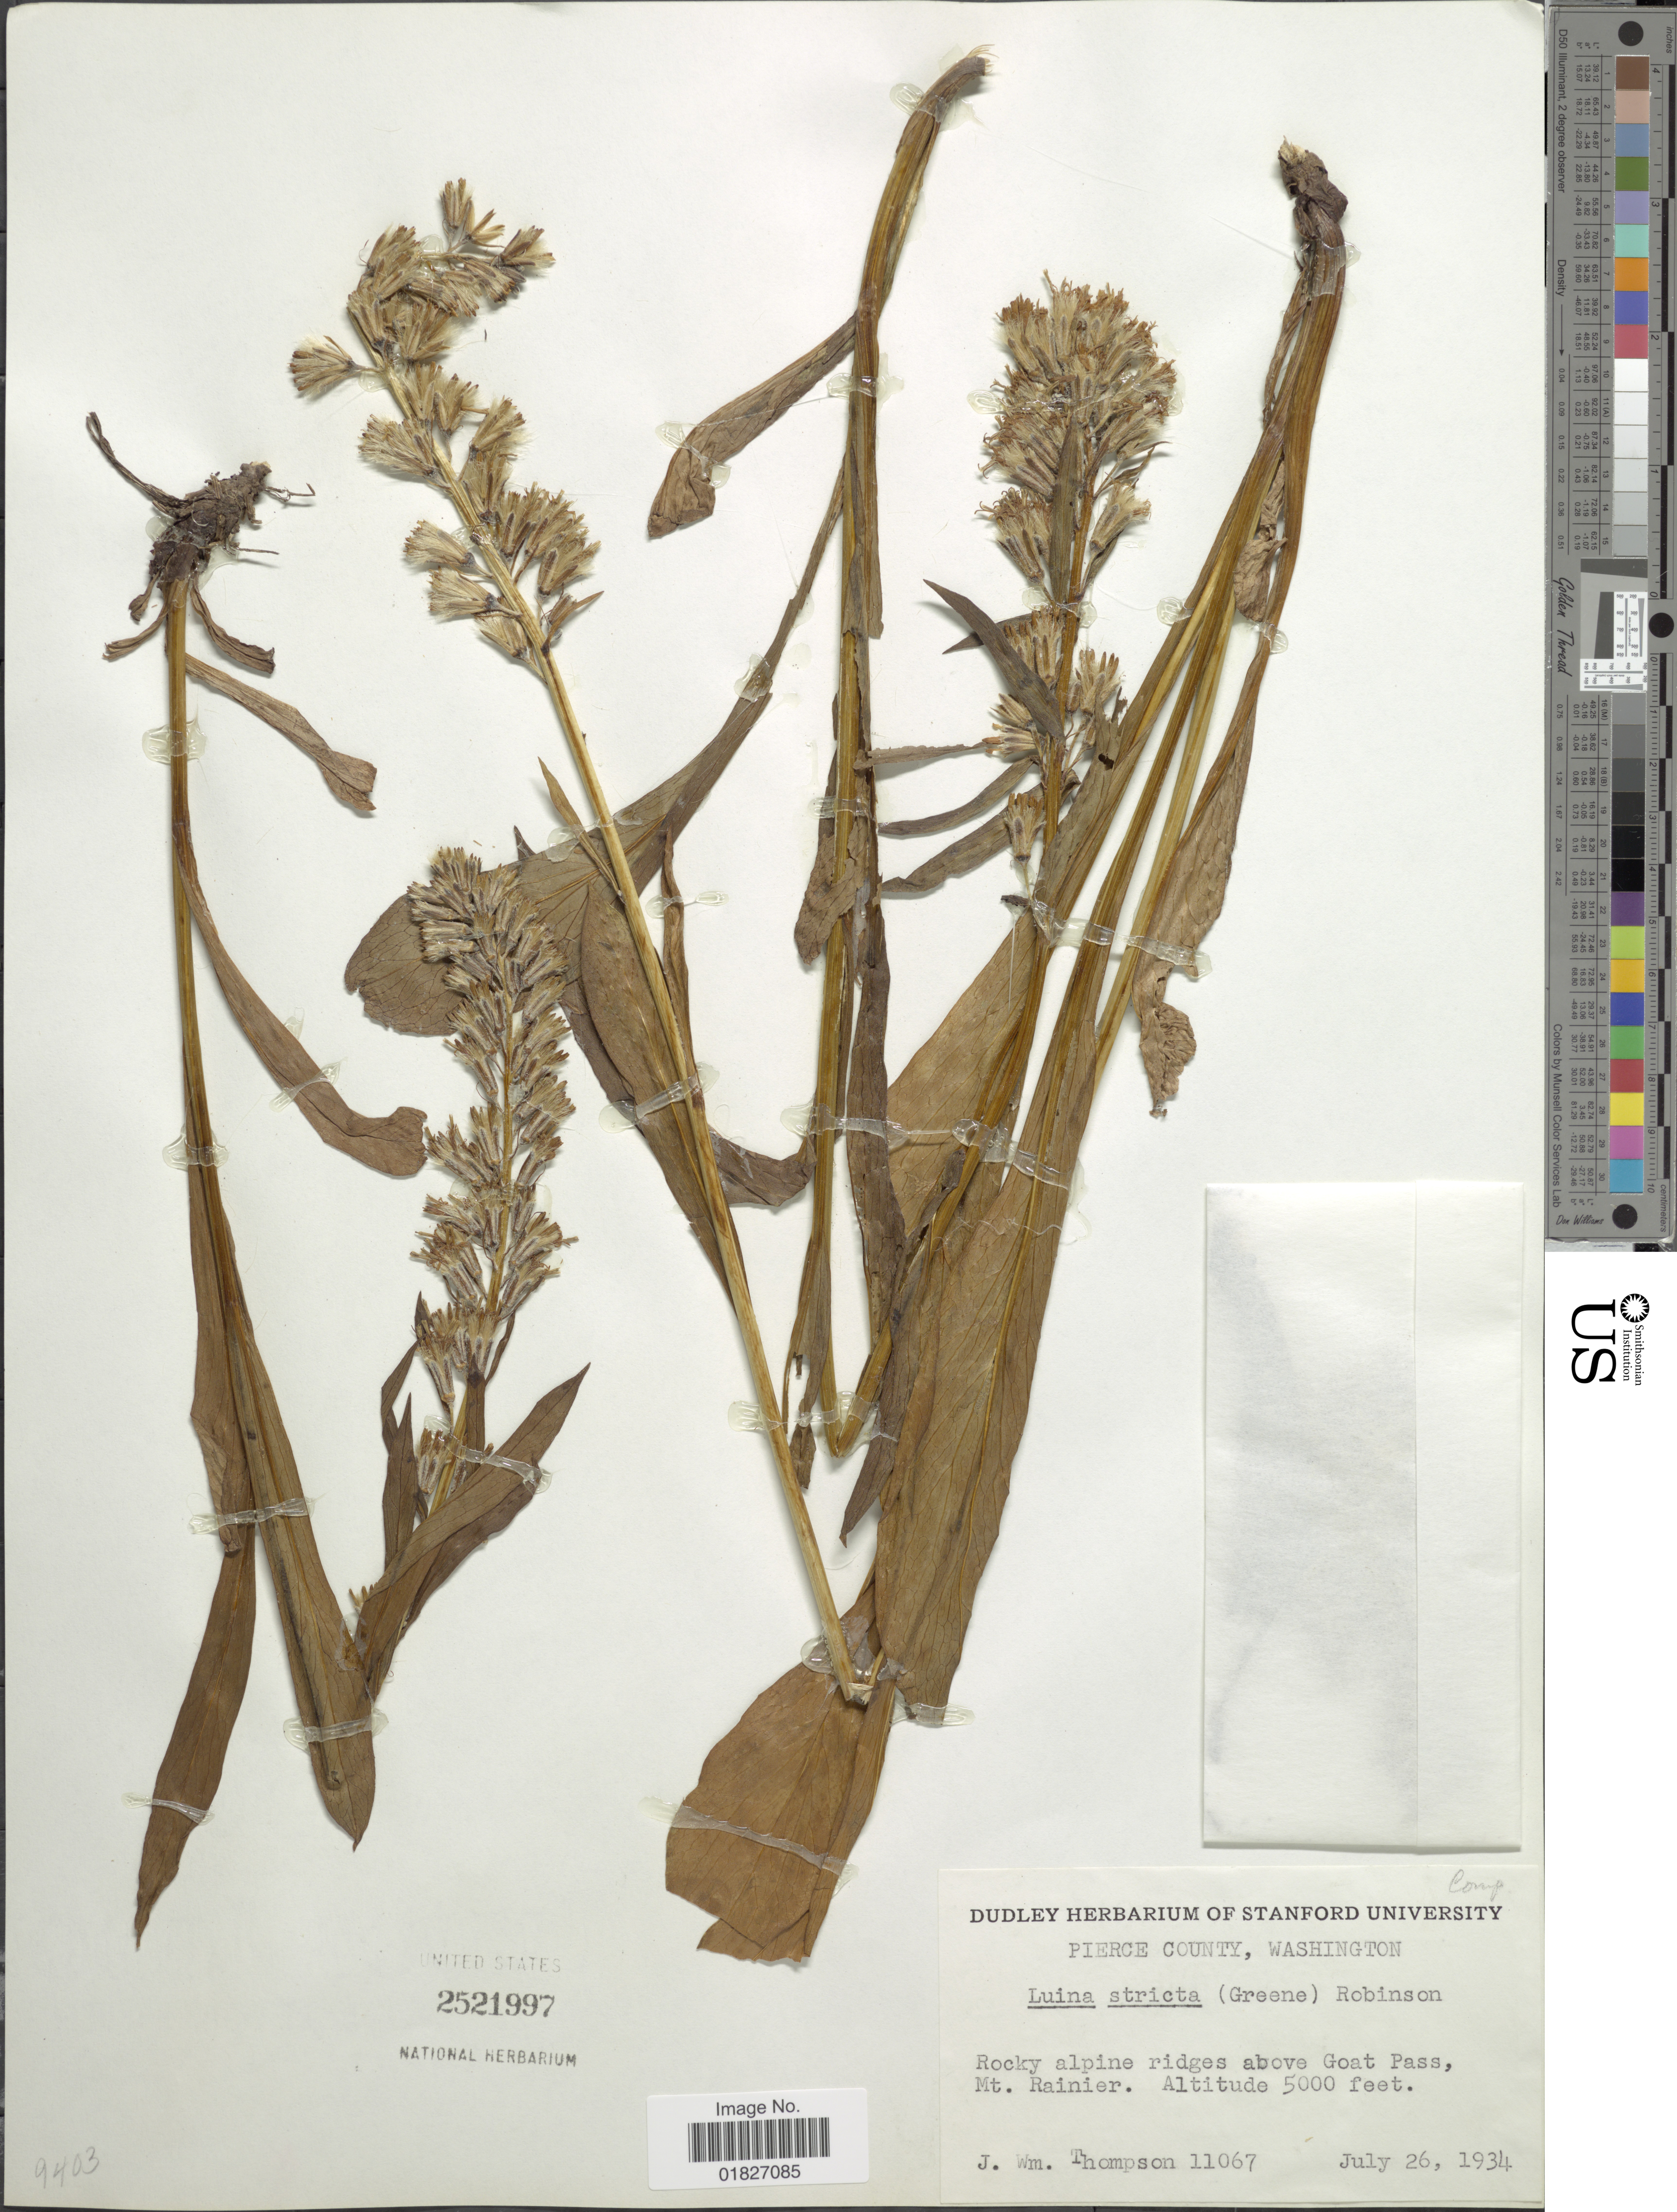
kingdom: Plantae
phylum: Tracheophyta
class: Magnoliopsida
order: Asterales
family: Asteraceae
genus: Prenanthes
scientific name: Prenanthes stricta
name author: Greene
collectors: J. W. Thompson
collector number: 11067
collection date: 1934-07-26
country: United States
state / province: Washington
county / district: Pierce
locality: Pierce County, above Goat Pass, Mt.Rainier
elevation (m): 1524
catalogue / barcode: US 2521997